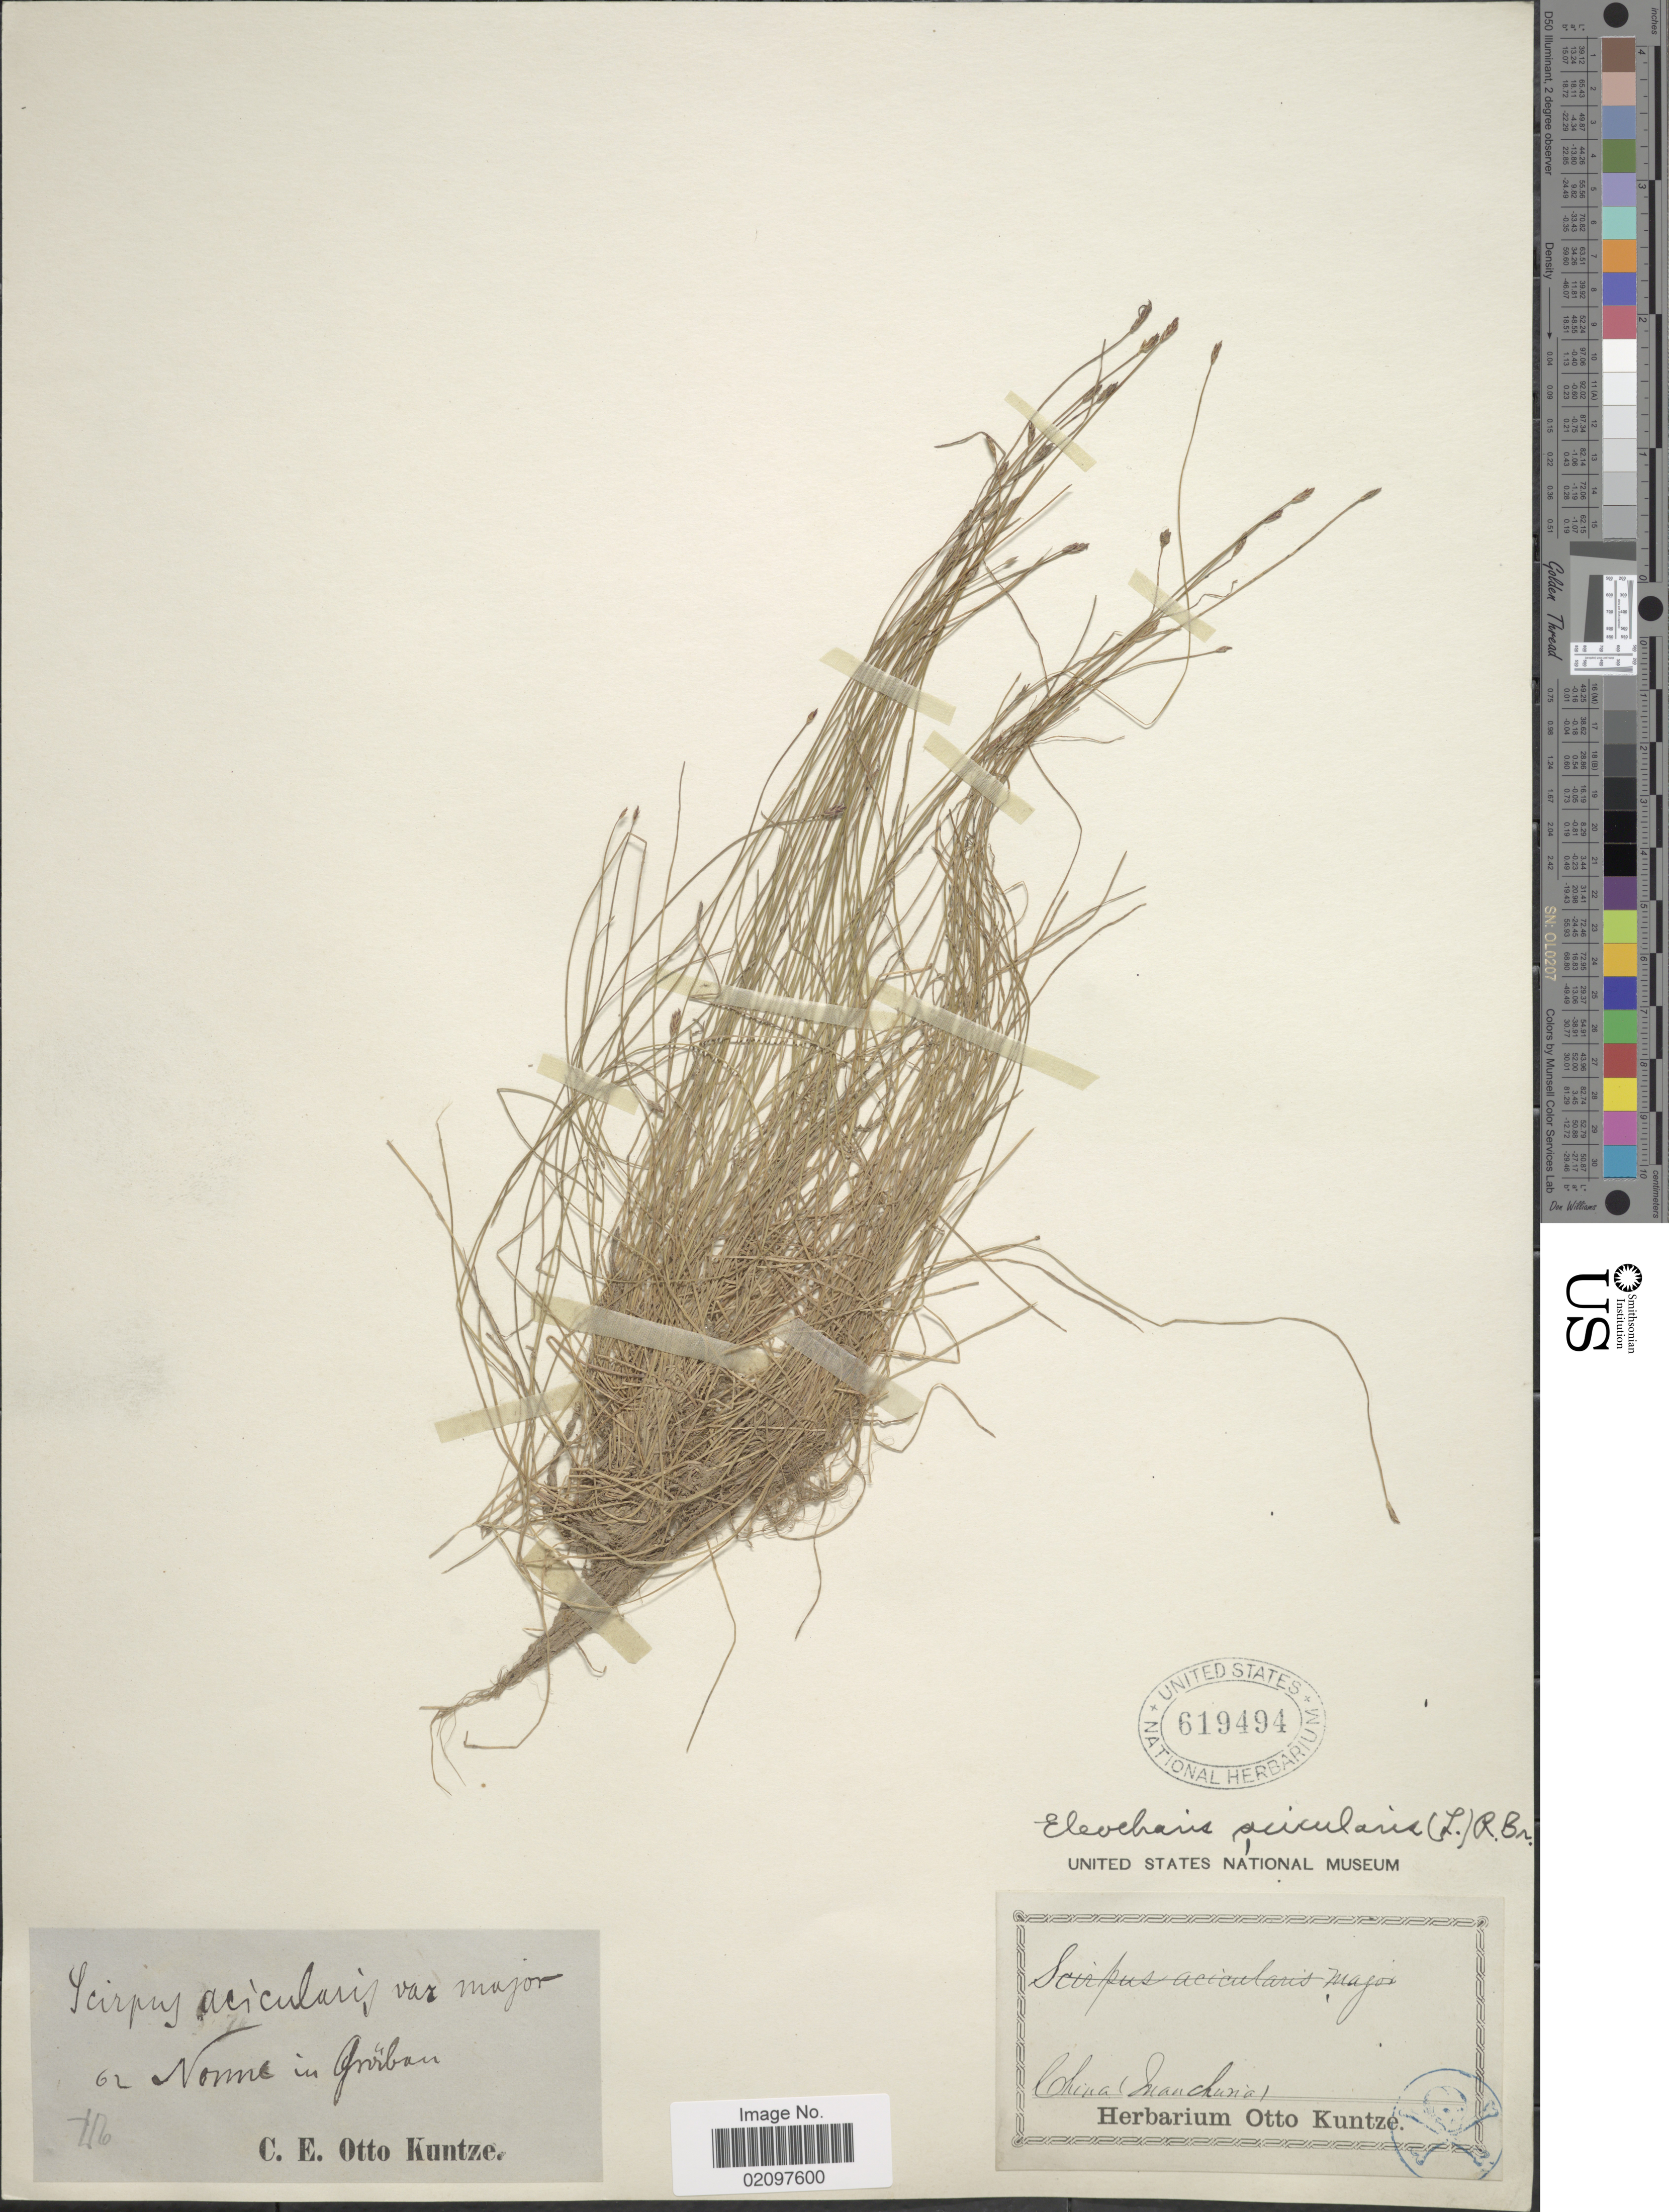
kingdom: Plantae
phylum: Tracheophyta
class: Liliopsida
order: Poales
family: Cyperaceae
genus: Eleocharis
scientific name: Eleocharis acicularis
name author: (L.) Roem. & Schult.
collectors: C.E.O. Kuntze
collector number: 62*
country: China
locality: Nome in Jirban, (Manchuria) [interpreted]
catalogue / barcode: US 619494